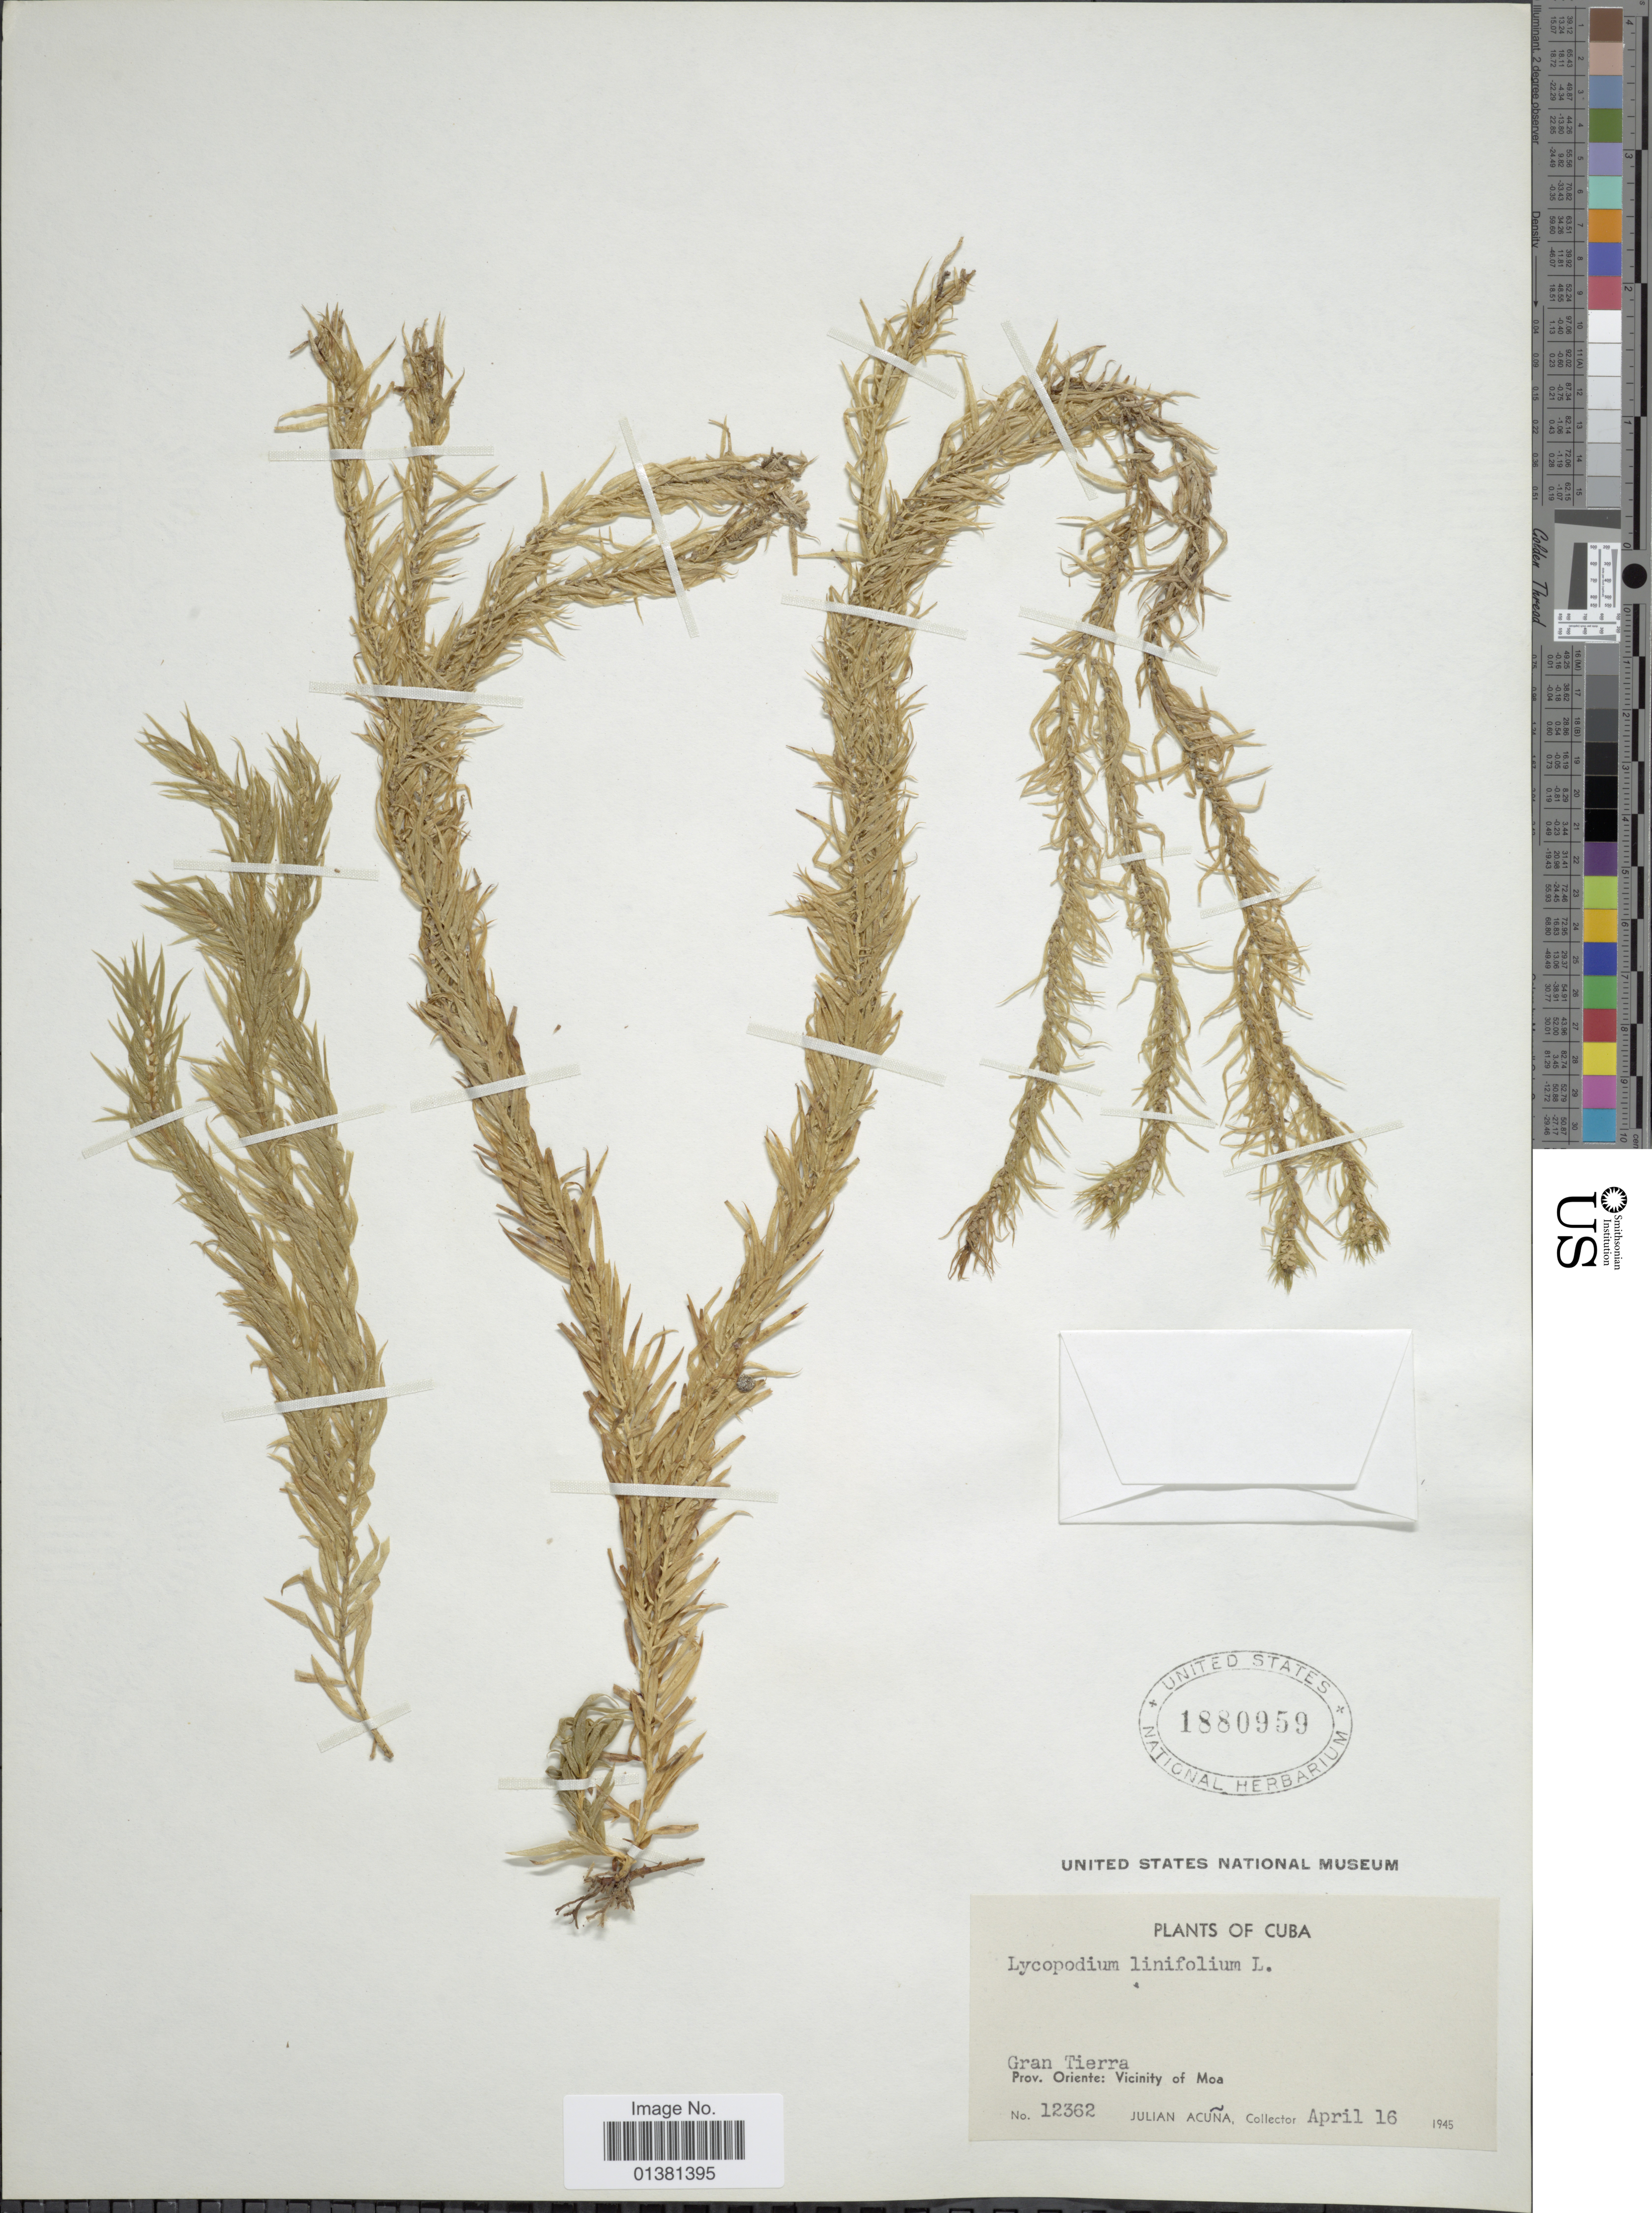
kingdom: Plantae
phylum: Tracheophyta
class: Lycopodiopsida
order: Lycopodiales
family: Lycopodiaceae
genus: Phlegmariurus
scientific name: Phlegmariurus linifolius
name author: (L.) B. Øllg.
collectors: J. B. Acuña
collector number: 12362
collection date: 1945-04-16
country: Cuba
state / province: Oriente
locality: Gran Tierra, Prov. Oriente: Vicinity of Moa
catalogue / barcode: US 1880959